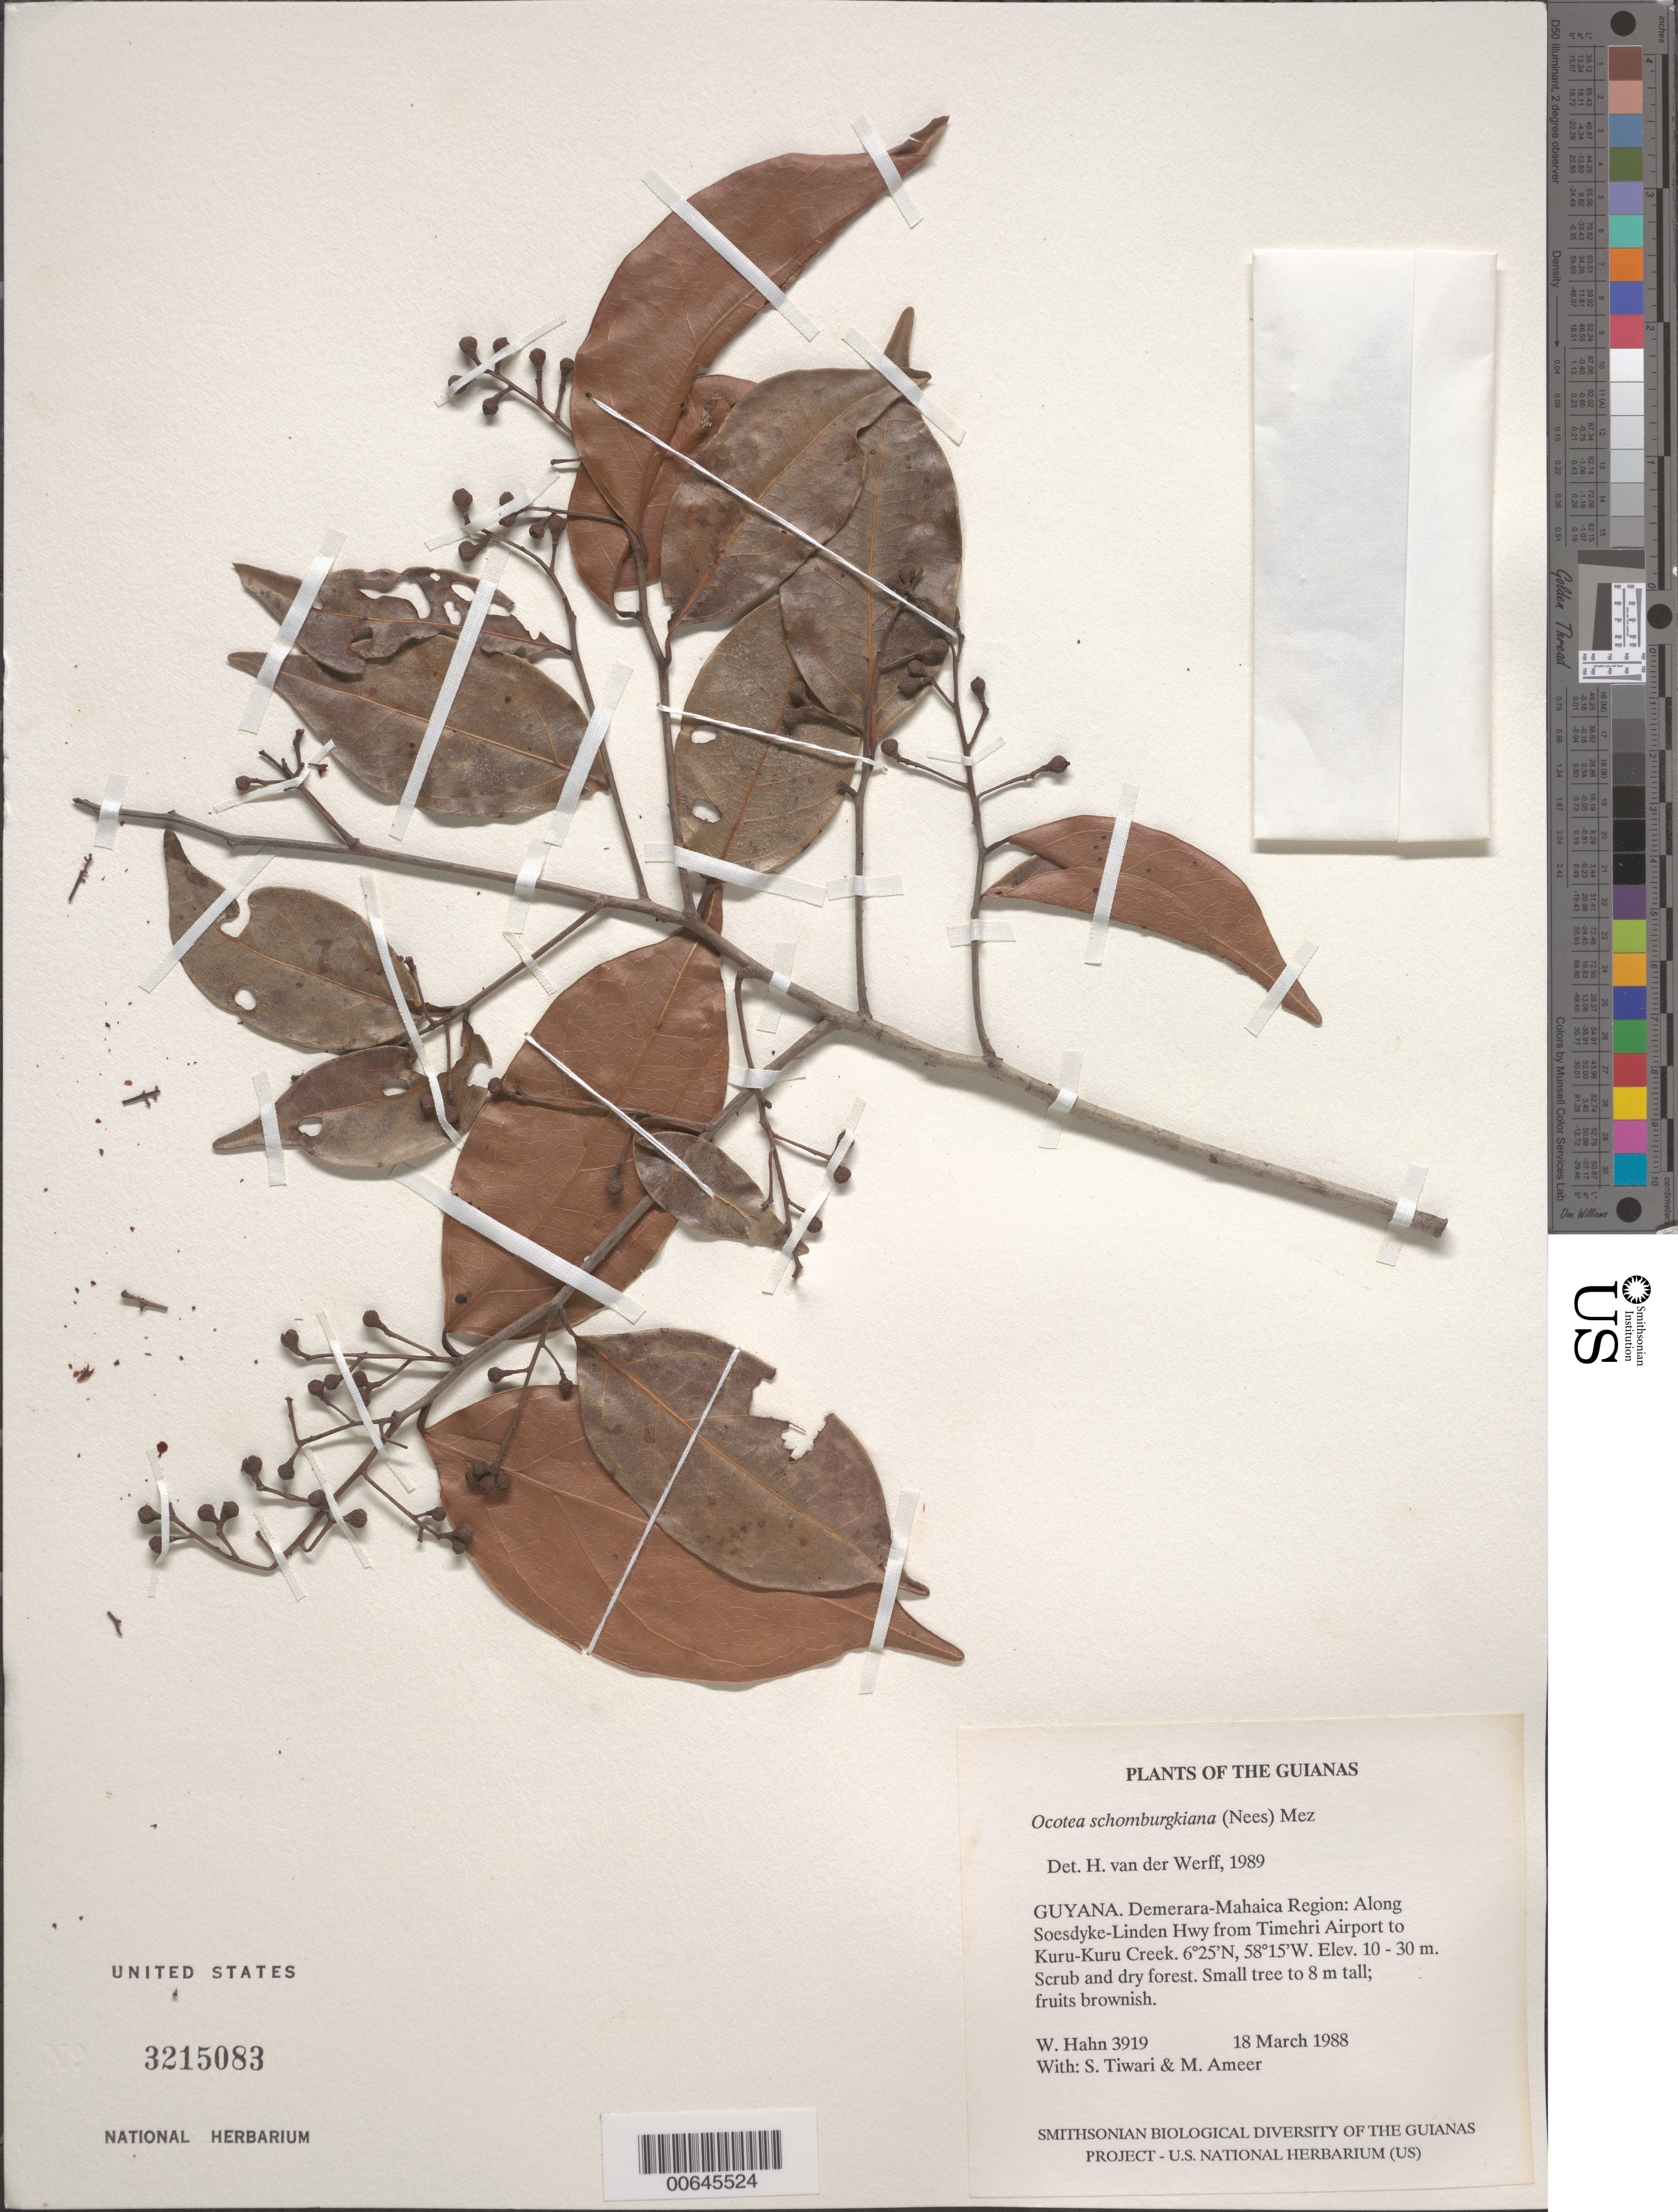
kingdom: Plantae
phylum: Tracheophyta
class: Magnoliopsida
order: Laurales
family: Lauraceae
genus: Ocotea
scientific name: Ocotea schomburgkiana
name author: (Nees) Mez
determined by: van der Werff, H., (MO), Missouri Botanical Garden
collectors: W. Hahn, S. Tiwari & M. Ameer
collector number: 3919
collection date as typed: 18 March 1988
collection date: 1988-03-18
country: Guyana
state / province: Demerara-Mahaica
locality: Along Soesdyke-Linden Hwy from Timehri Airport to Kuru-Kuru Creek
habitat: Scrub and dry forest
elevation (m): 10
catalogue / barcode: US 3215083